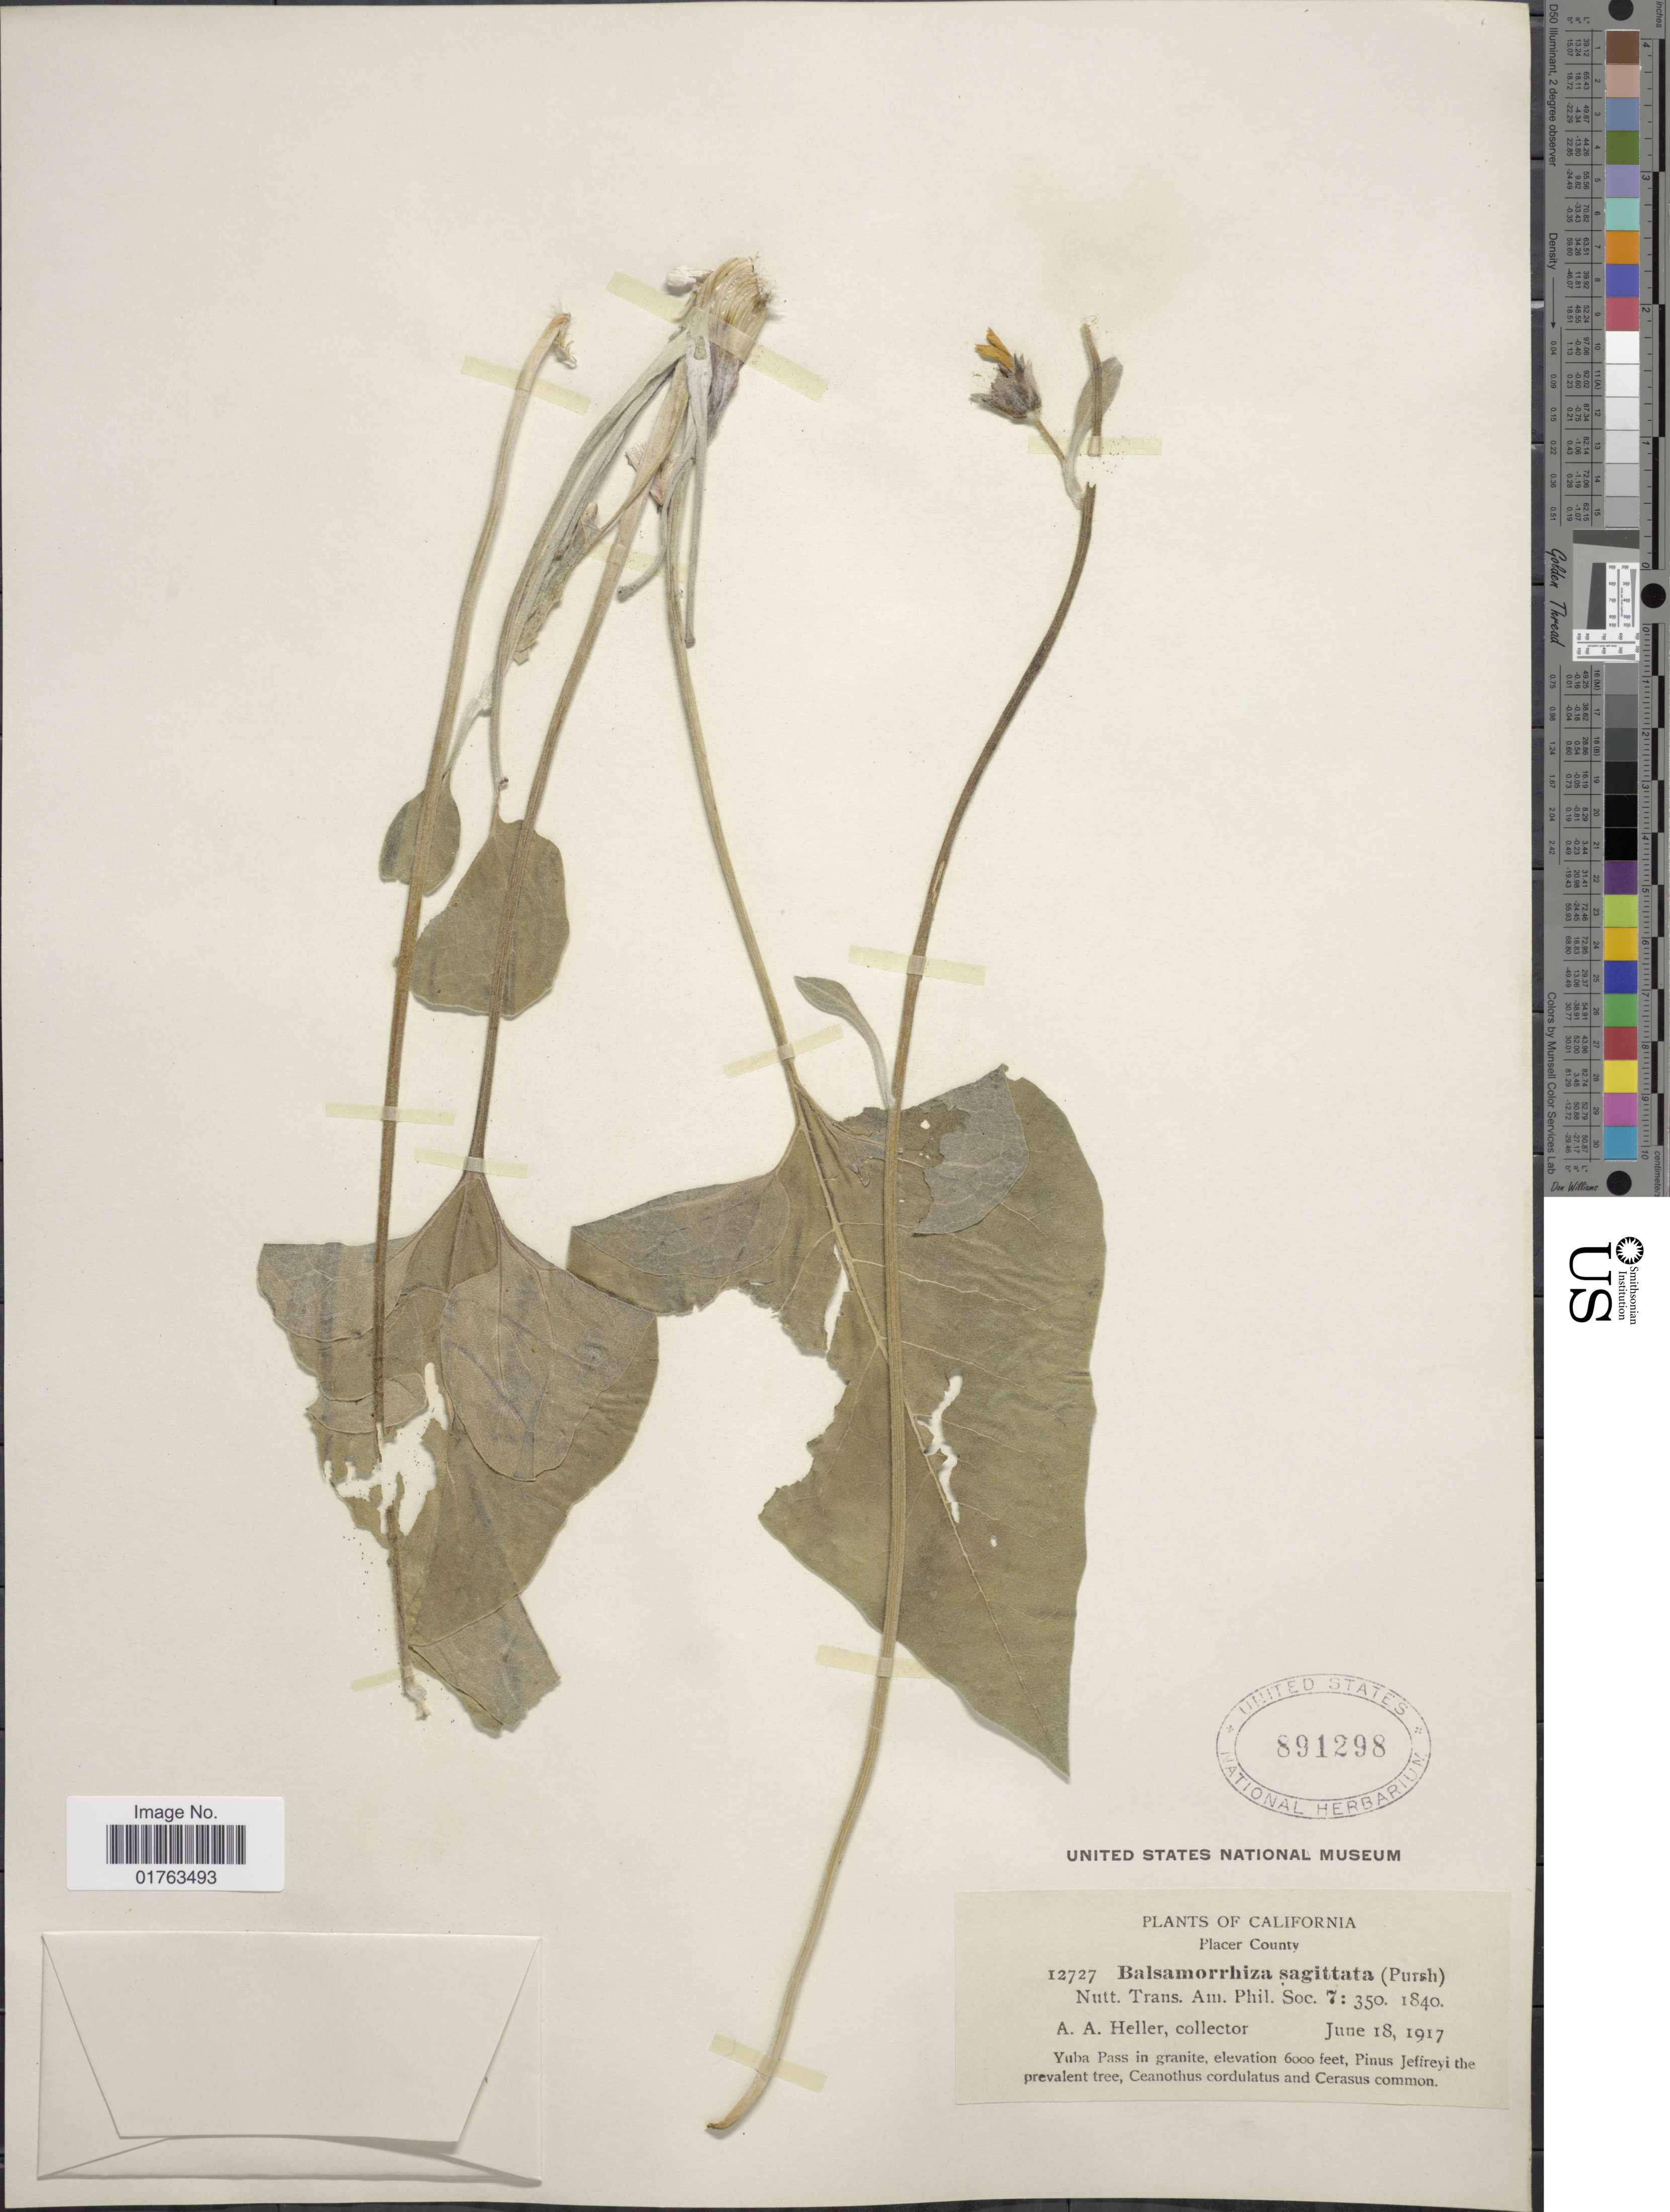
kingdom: Plantae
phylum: Tracheophyta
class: Magnoliopsida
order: Asterales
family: Asteraceae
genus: Balsamorhiza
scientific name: Balsamorhiza sagittata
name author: (Pursh) Nutt.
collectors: A. A. Heller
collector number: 12727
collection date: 1917-06-18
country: United States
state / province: California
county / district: Placer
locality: Placer County, Yuba Pass in granite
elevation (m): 1829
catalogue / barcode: US 891298